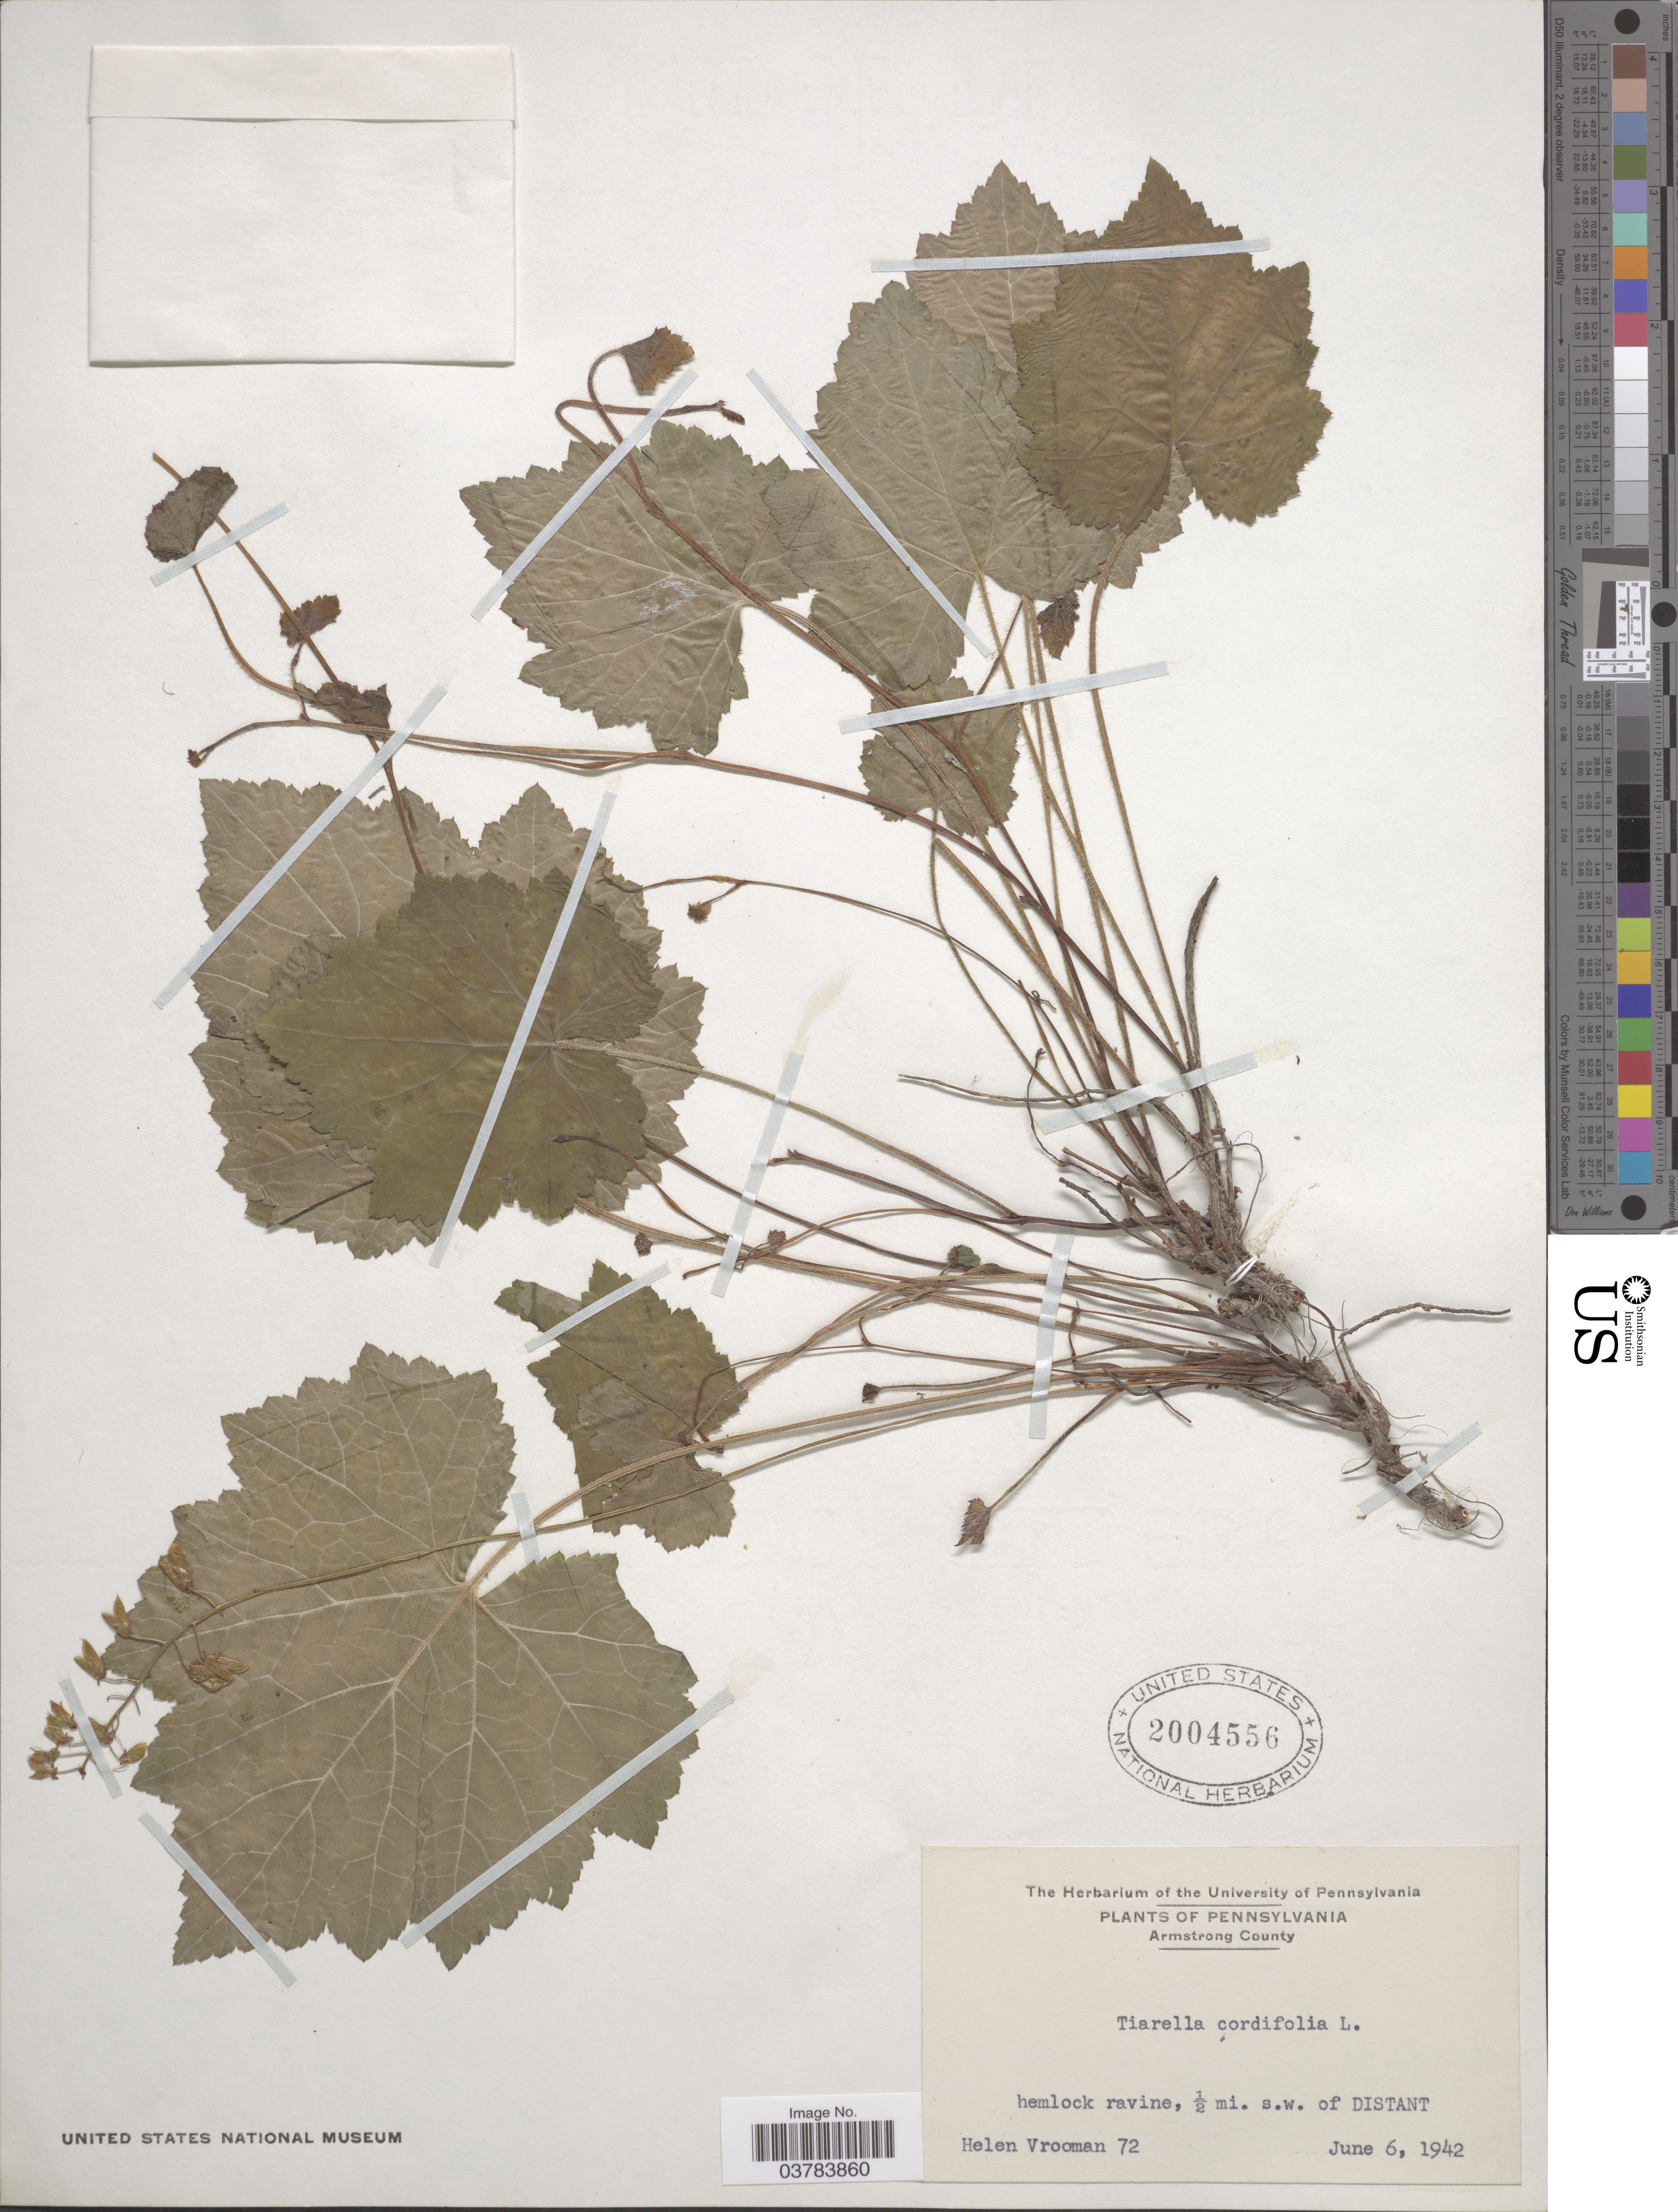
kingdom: Plantae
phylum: Tracheophyta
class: Magnoliopsida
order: Saxifragales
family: Saxifragaceae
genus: Tiarella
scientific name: Tiarella cordifolia var. typica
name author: Lakela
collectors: H. Vrooman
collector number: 72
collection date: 1942-06-06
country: United States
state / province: Pennsylvania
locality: Armstrong County. Hemlock ravine, 1/2 mi. s.w. of Distant.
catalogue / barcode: US 2004556